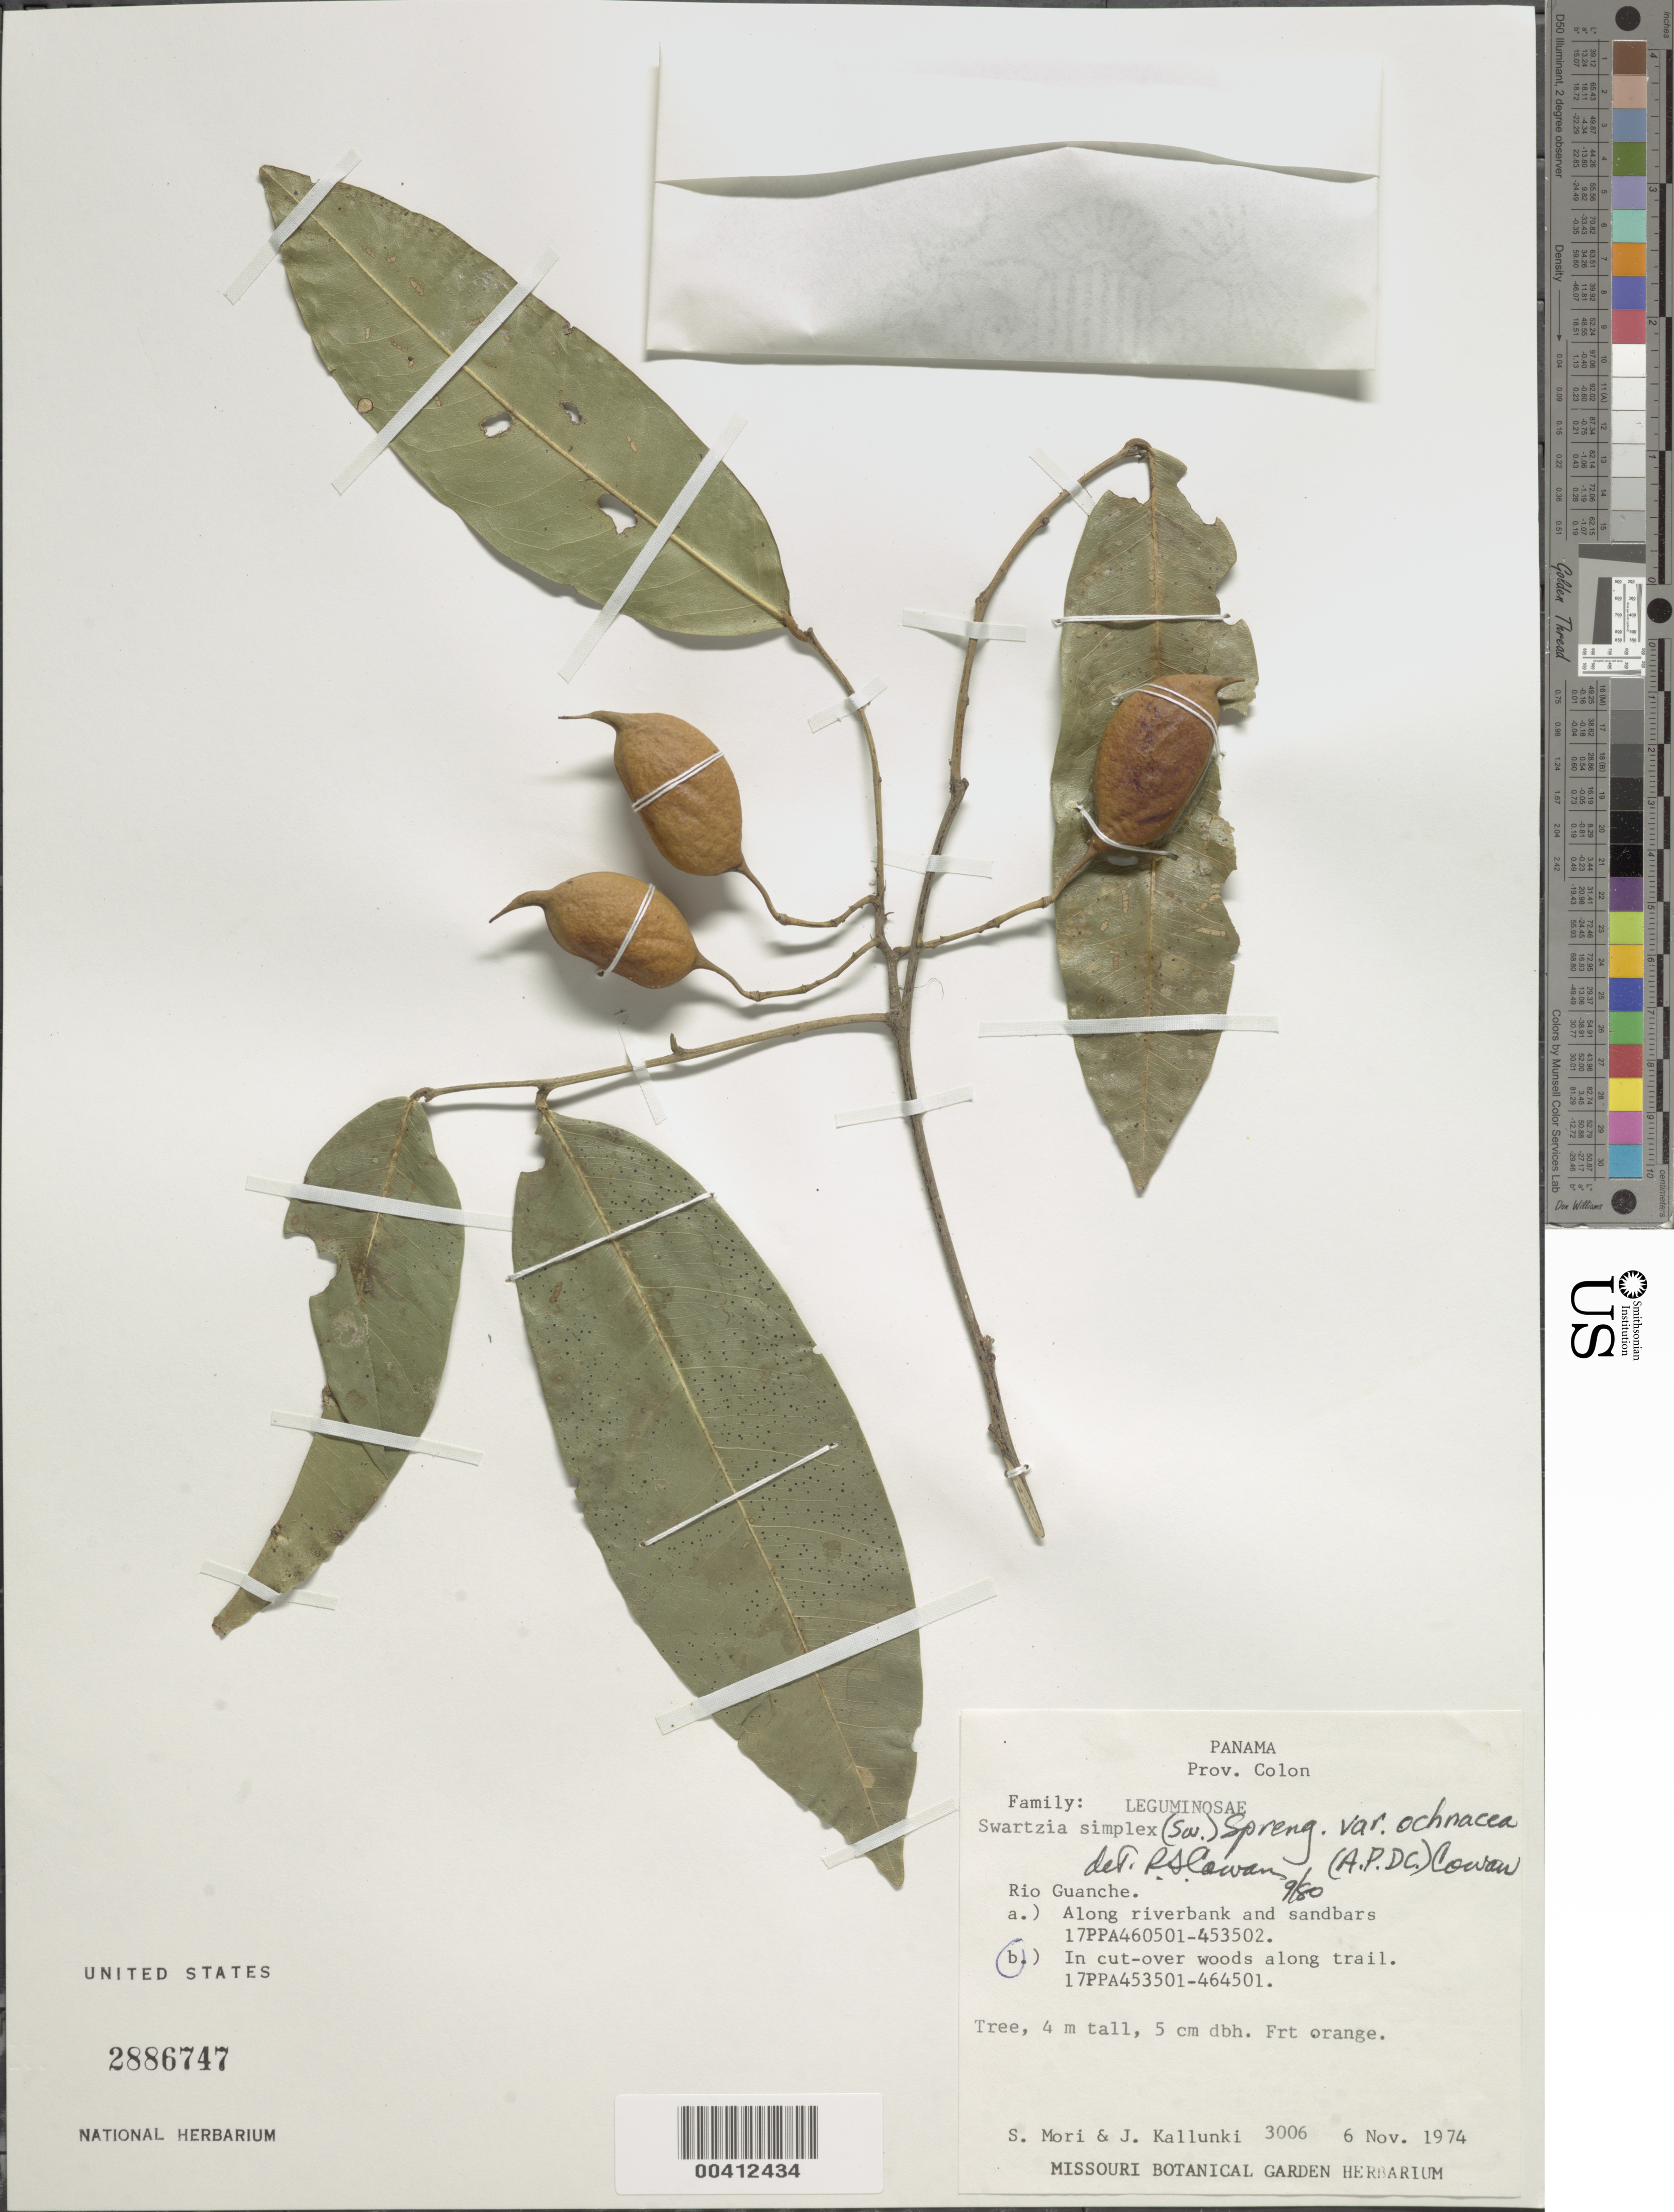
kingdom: Plantae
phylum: Tracheophyta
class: Magnoliopsida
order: Fabales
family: Fabaceae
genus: Swartzia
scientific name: Swartzia simplex var. ochnacea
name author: (DC.) R.S. Cowan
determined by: Cowan, R. S.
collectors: S. Mori & J. Kallunki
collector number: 3006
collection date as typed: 06 Nov 1974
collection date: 1974-11-06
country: Panama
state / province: Colón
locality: Rio Guanche. in cut-over woods along Trail. 17ppa453501-464501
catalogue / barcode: US 2886747